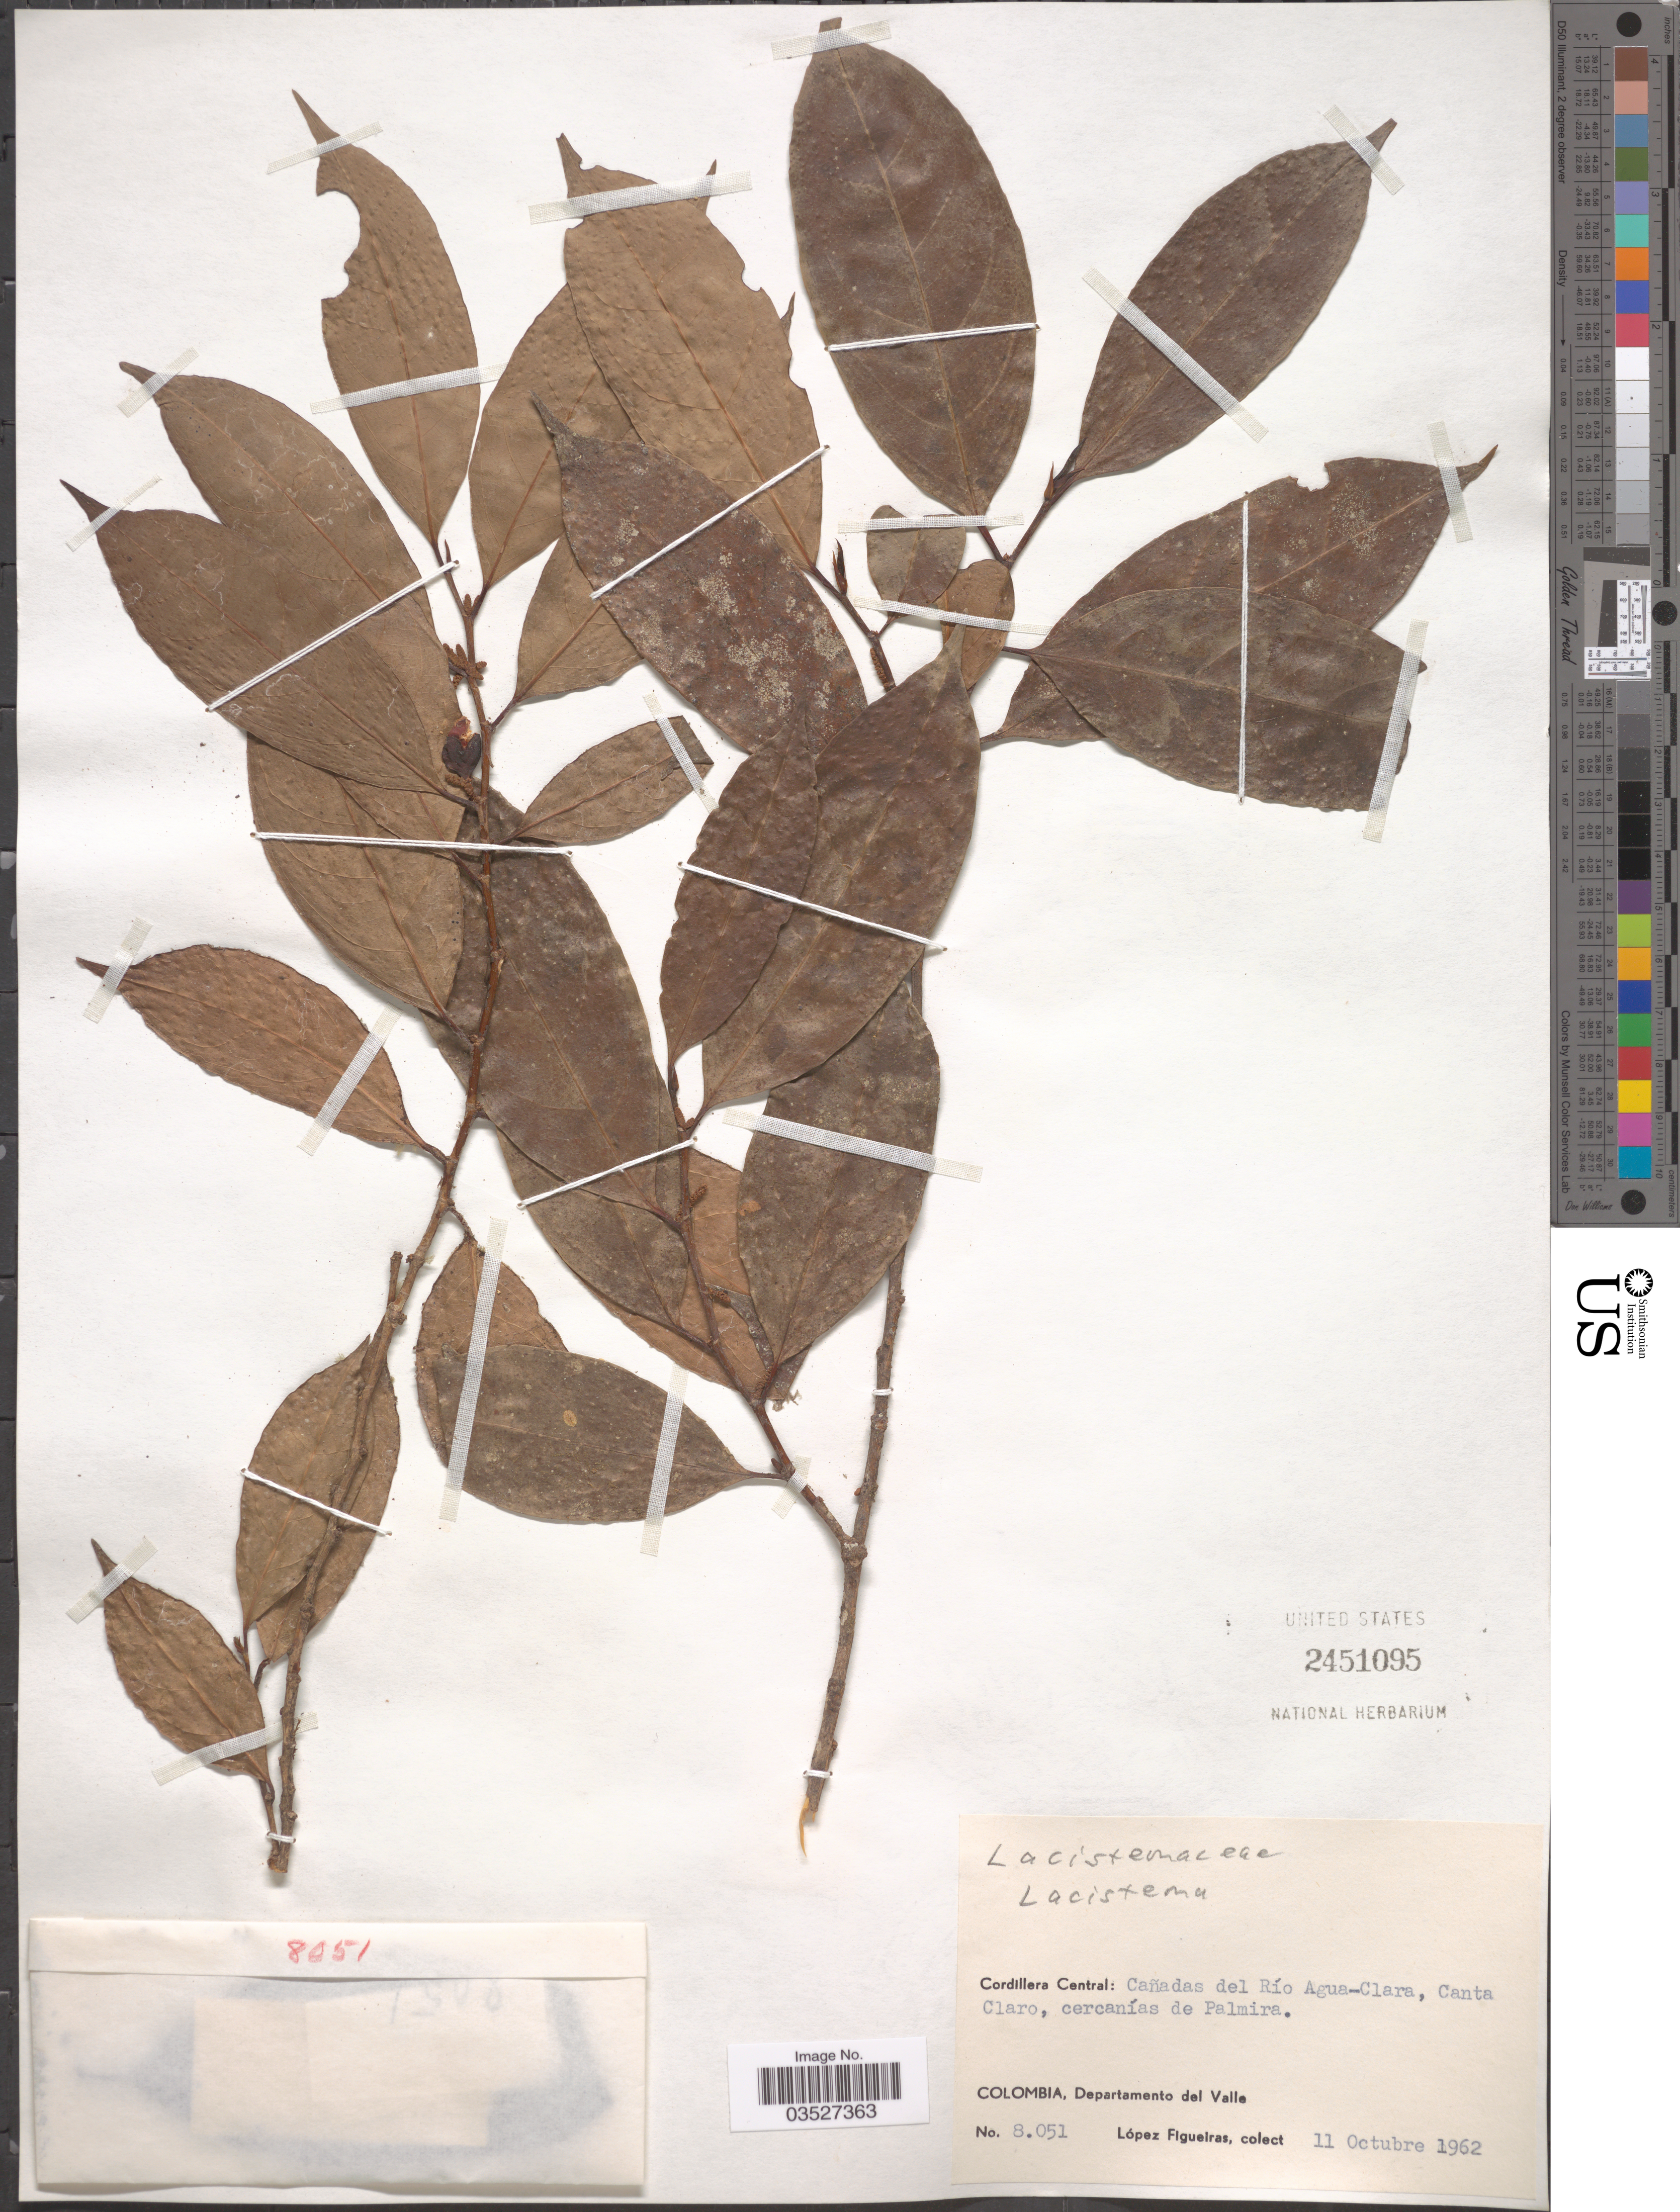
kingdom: Plantae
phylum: Tracheophyta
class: Magnoliopsida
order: Malpighiales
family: Lacistemataceae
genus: Lacistema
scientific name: Lacistema sp.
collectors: M. López Figueiras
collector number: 8051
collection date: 1962-10-11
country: Colombia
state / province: Valle del Cauca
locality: Cordillera Central: Cañadas del Río Agua-Clara, Canta Claro, cercanías de Palmira. Departamento del Valle.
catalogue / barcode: US 2451095